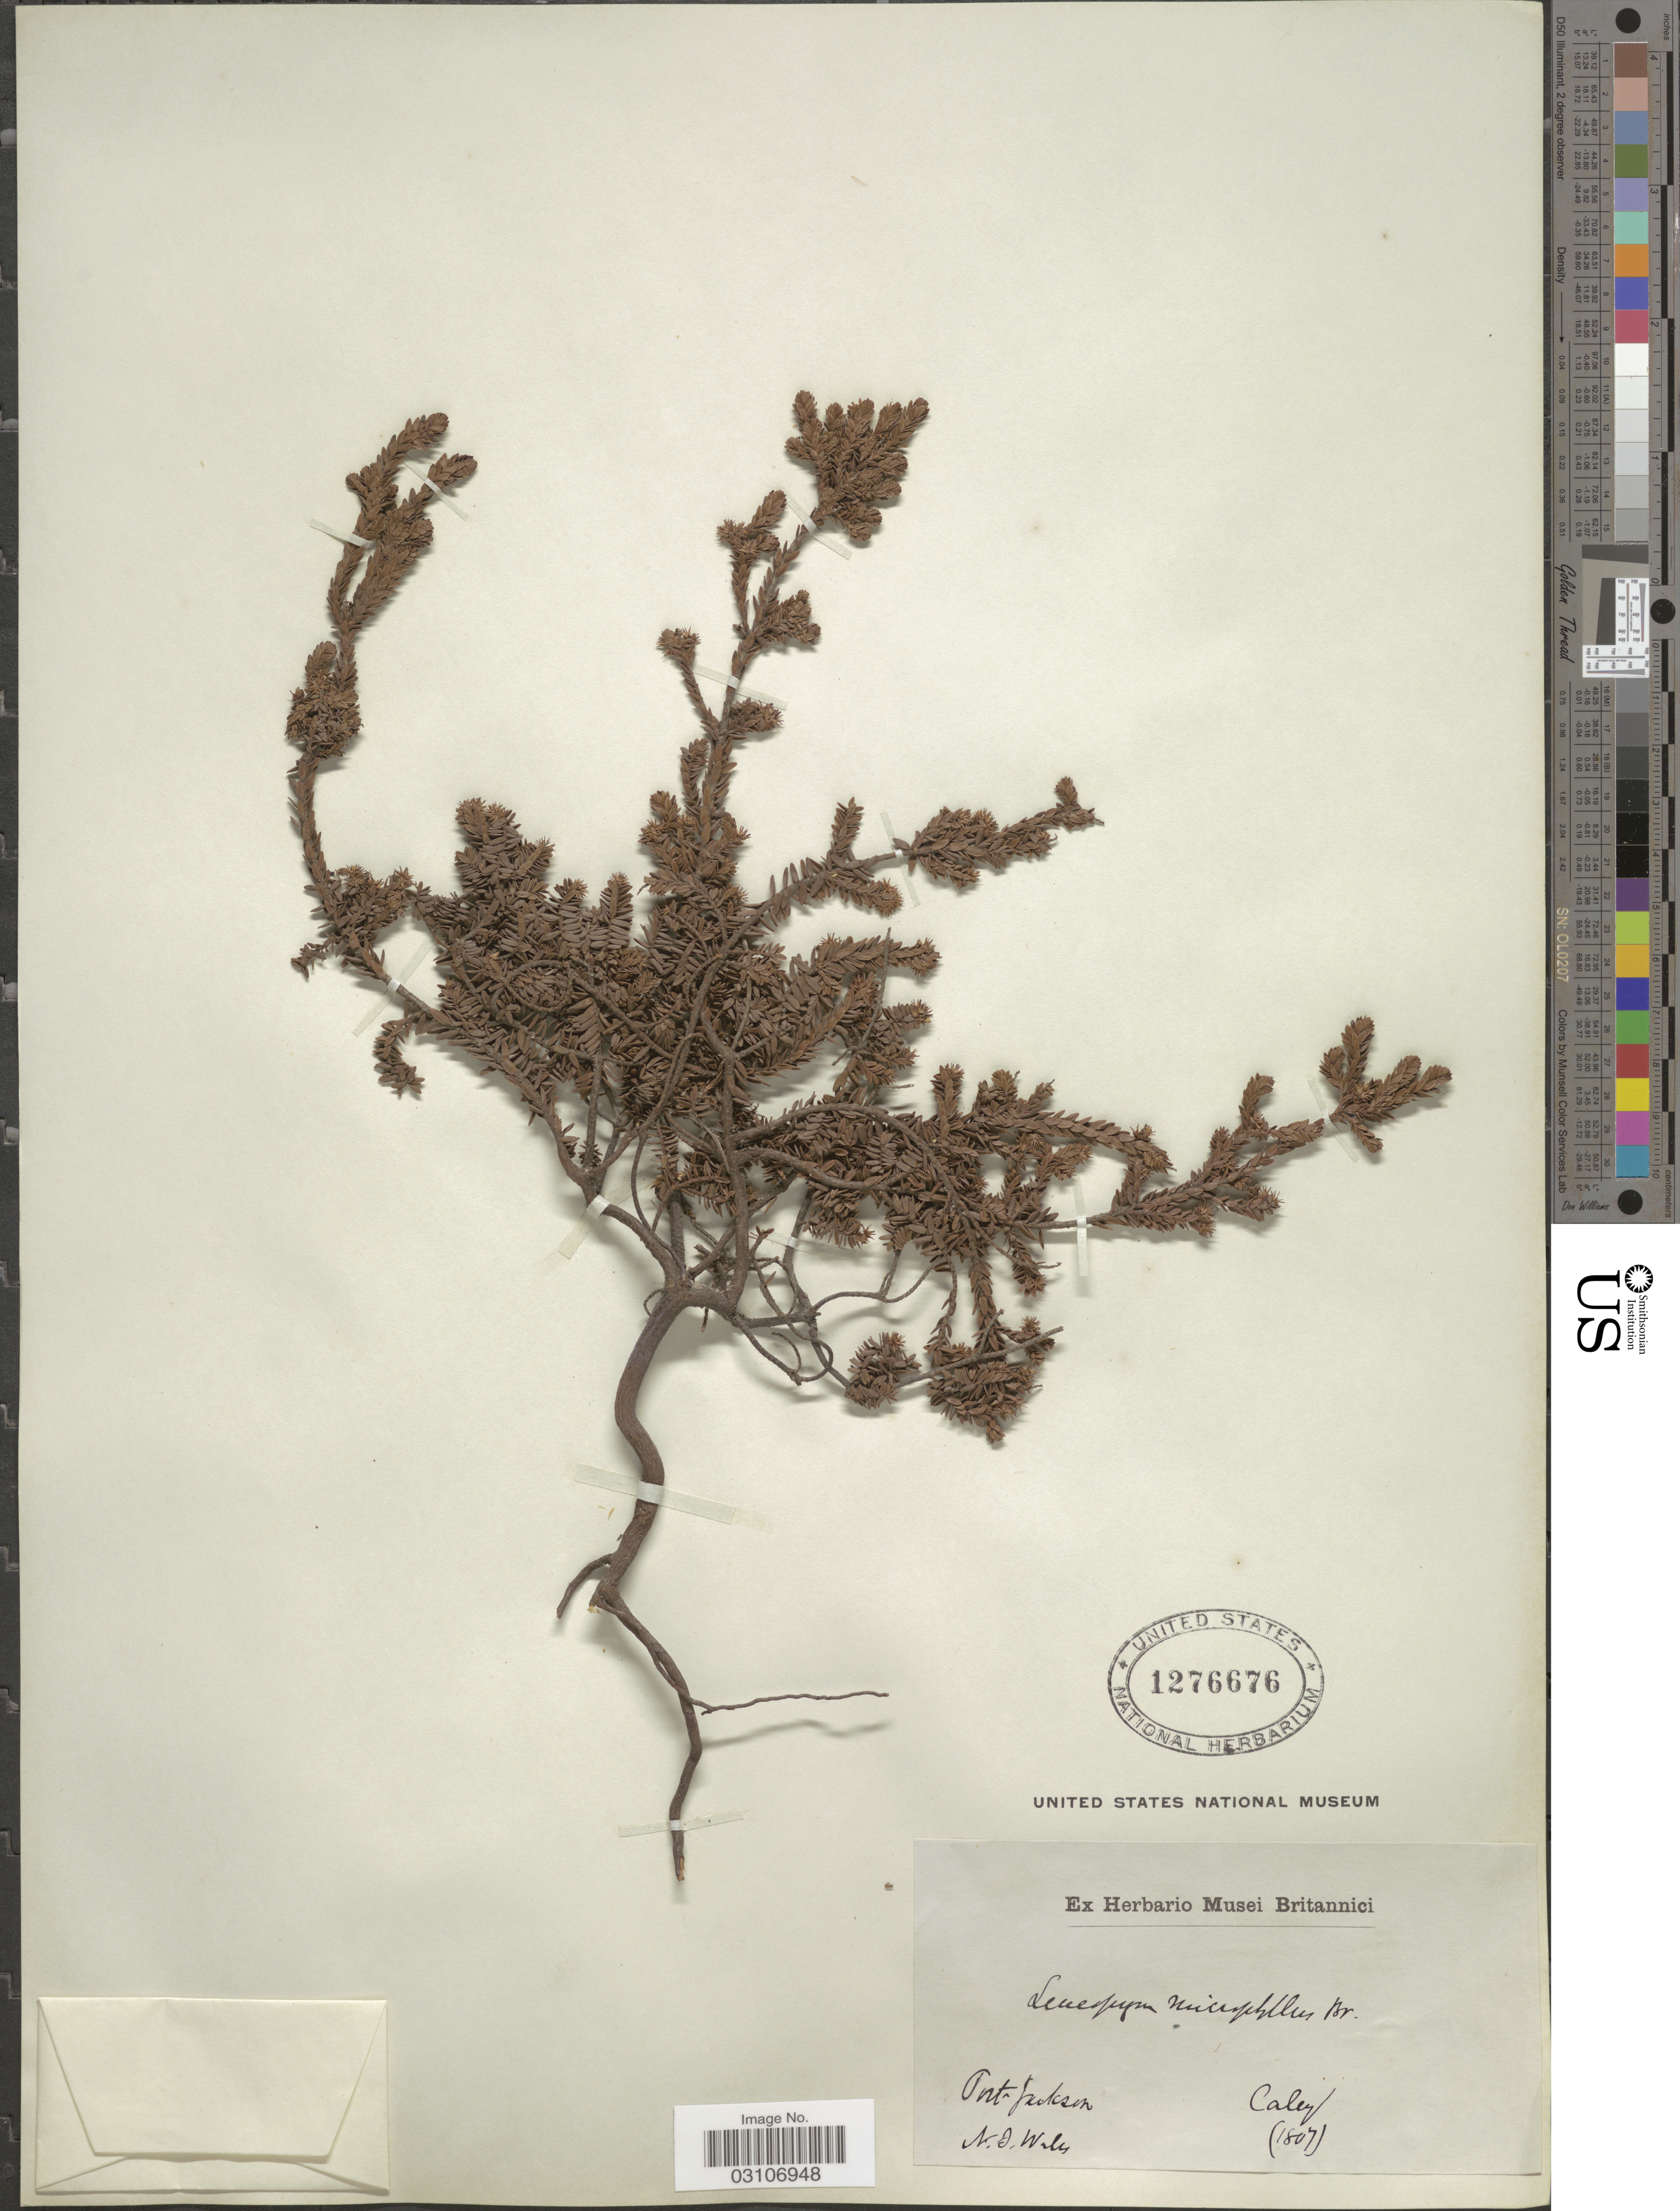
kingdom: Plantae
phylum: Tracheophyta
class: Magnoliopsida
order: Ericales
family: Ericaceae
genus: Leucopogon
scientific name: Leucopogon microphyllus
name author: R. Br.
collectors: -. Caley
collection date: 1807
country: Australia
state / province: New South Wales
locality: Port Jackson. N.S. Wales.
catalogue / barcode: US 1276676